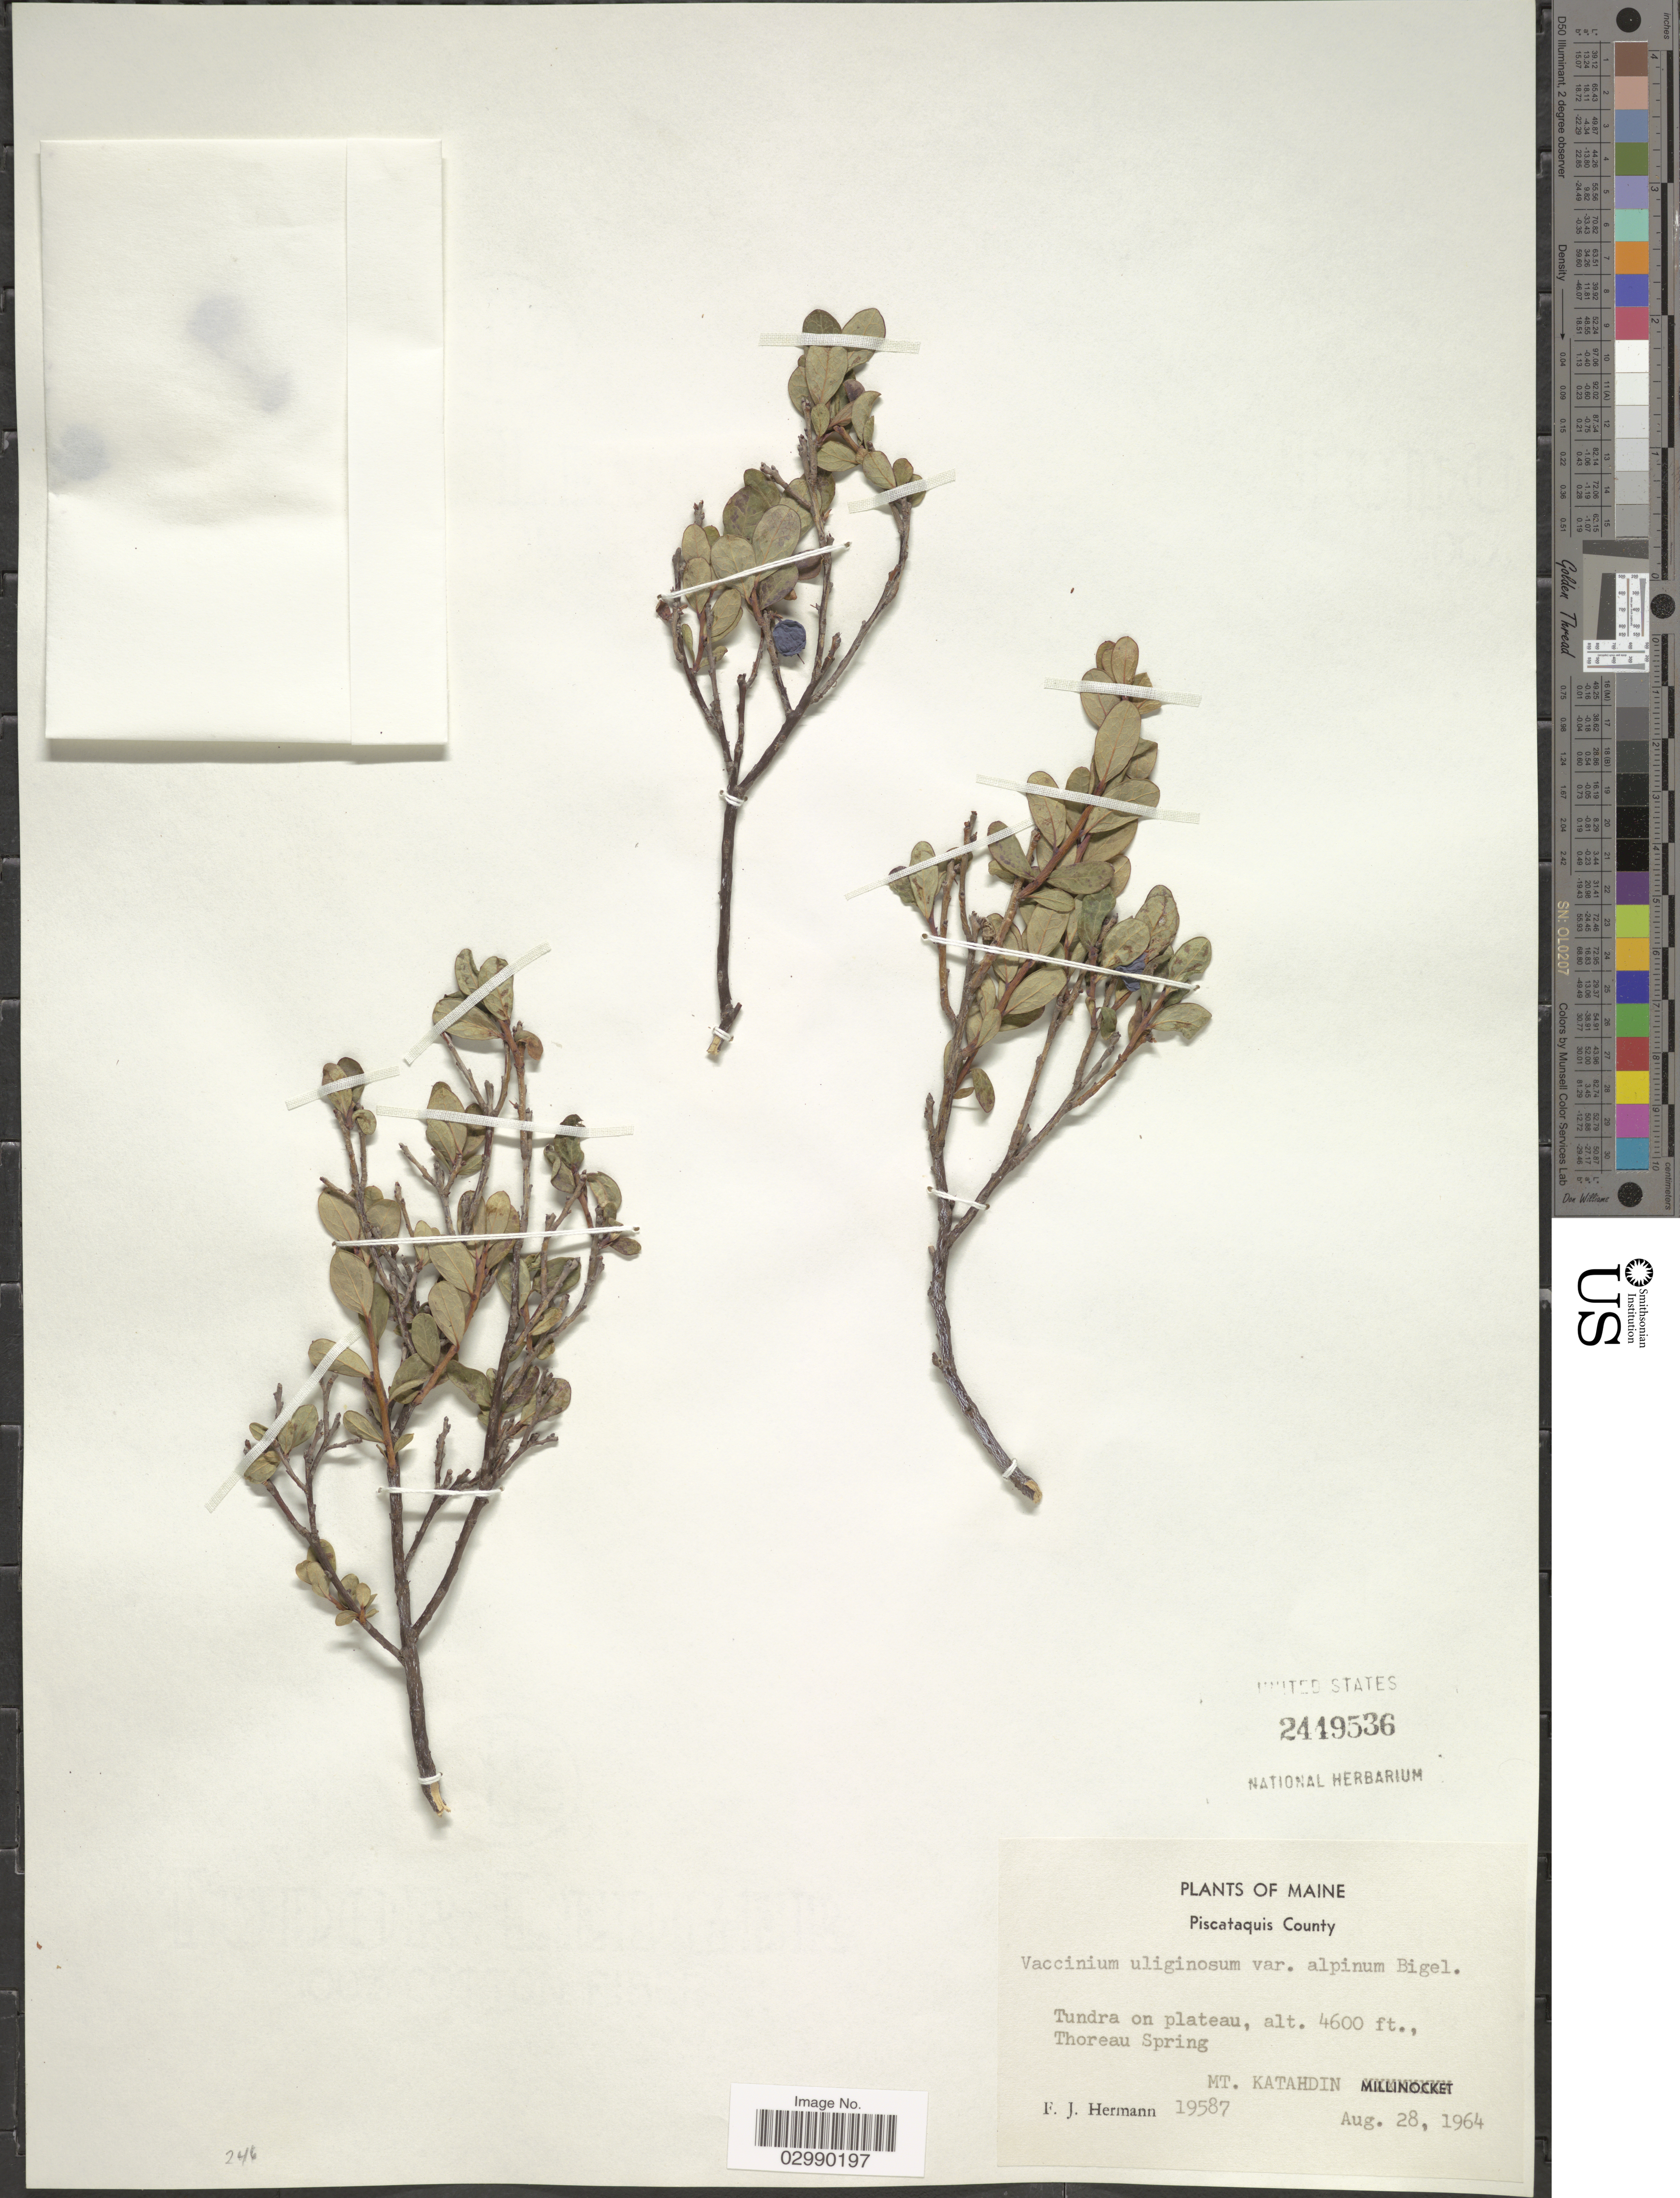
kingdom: Plantae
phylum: Tracheophyta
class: Magnoliopsida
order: Ericales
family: Ericaceae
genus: Vaccinium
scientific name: Vaccinium uliginosum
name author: L.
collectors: F. J. Hermann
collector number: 19587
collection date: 1964-08-28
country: United States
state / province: Maine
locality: Piscataquis County, Tundra on plateau, Thoreau Spring, Mt. Katahdin.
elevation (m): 1402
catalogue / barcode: US 2449536